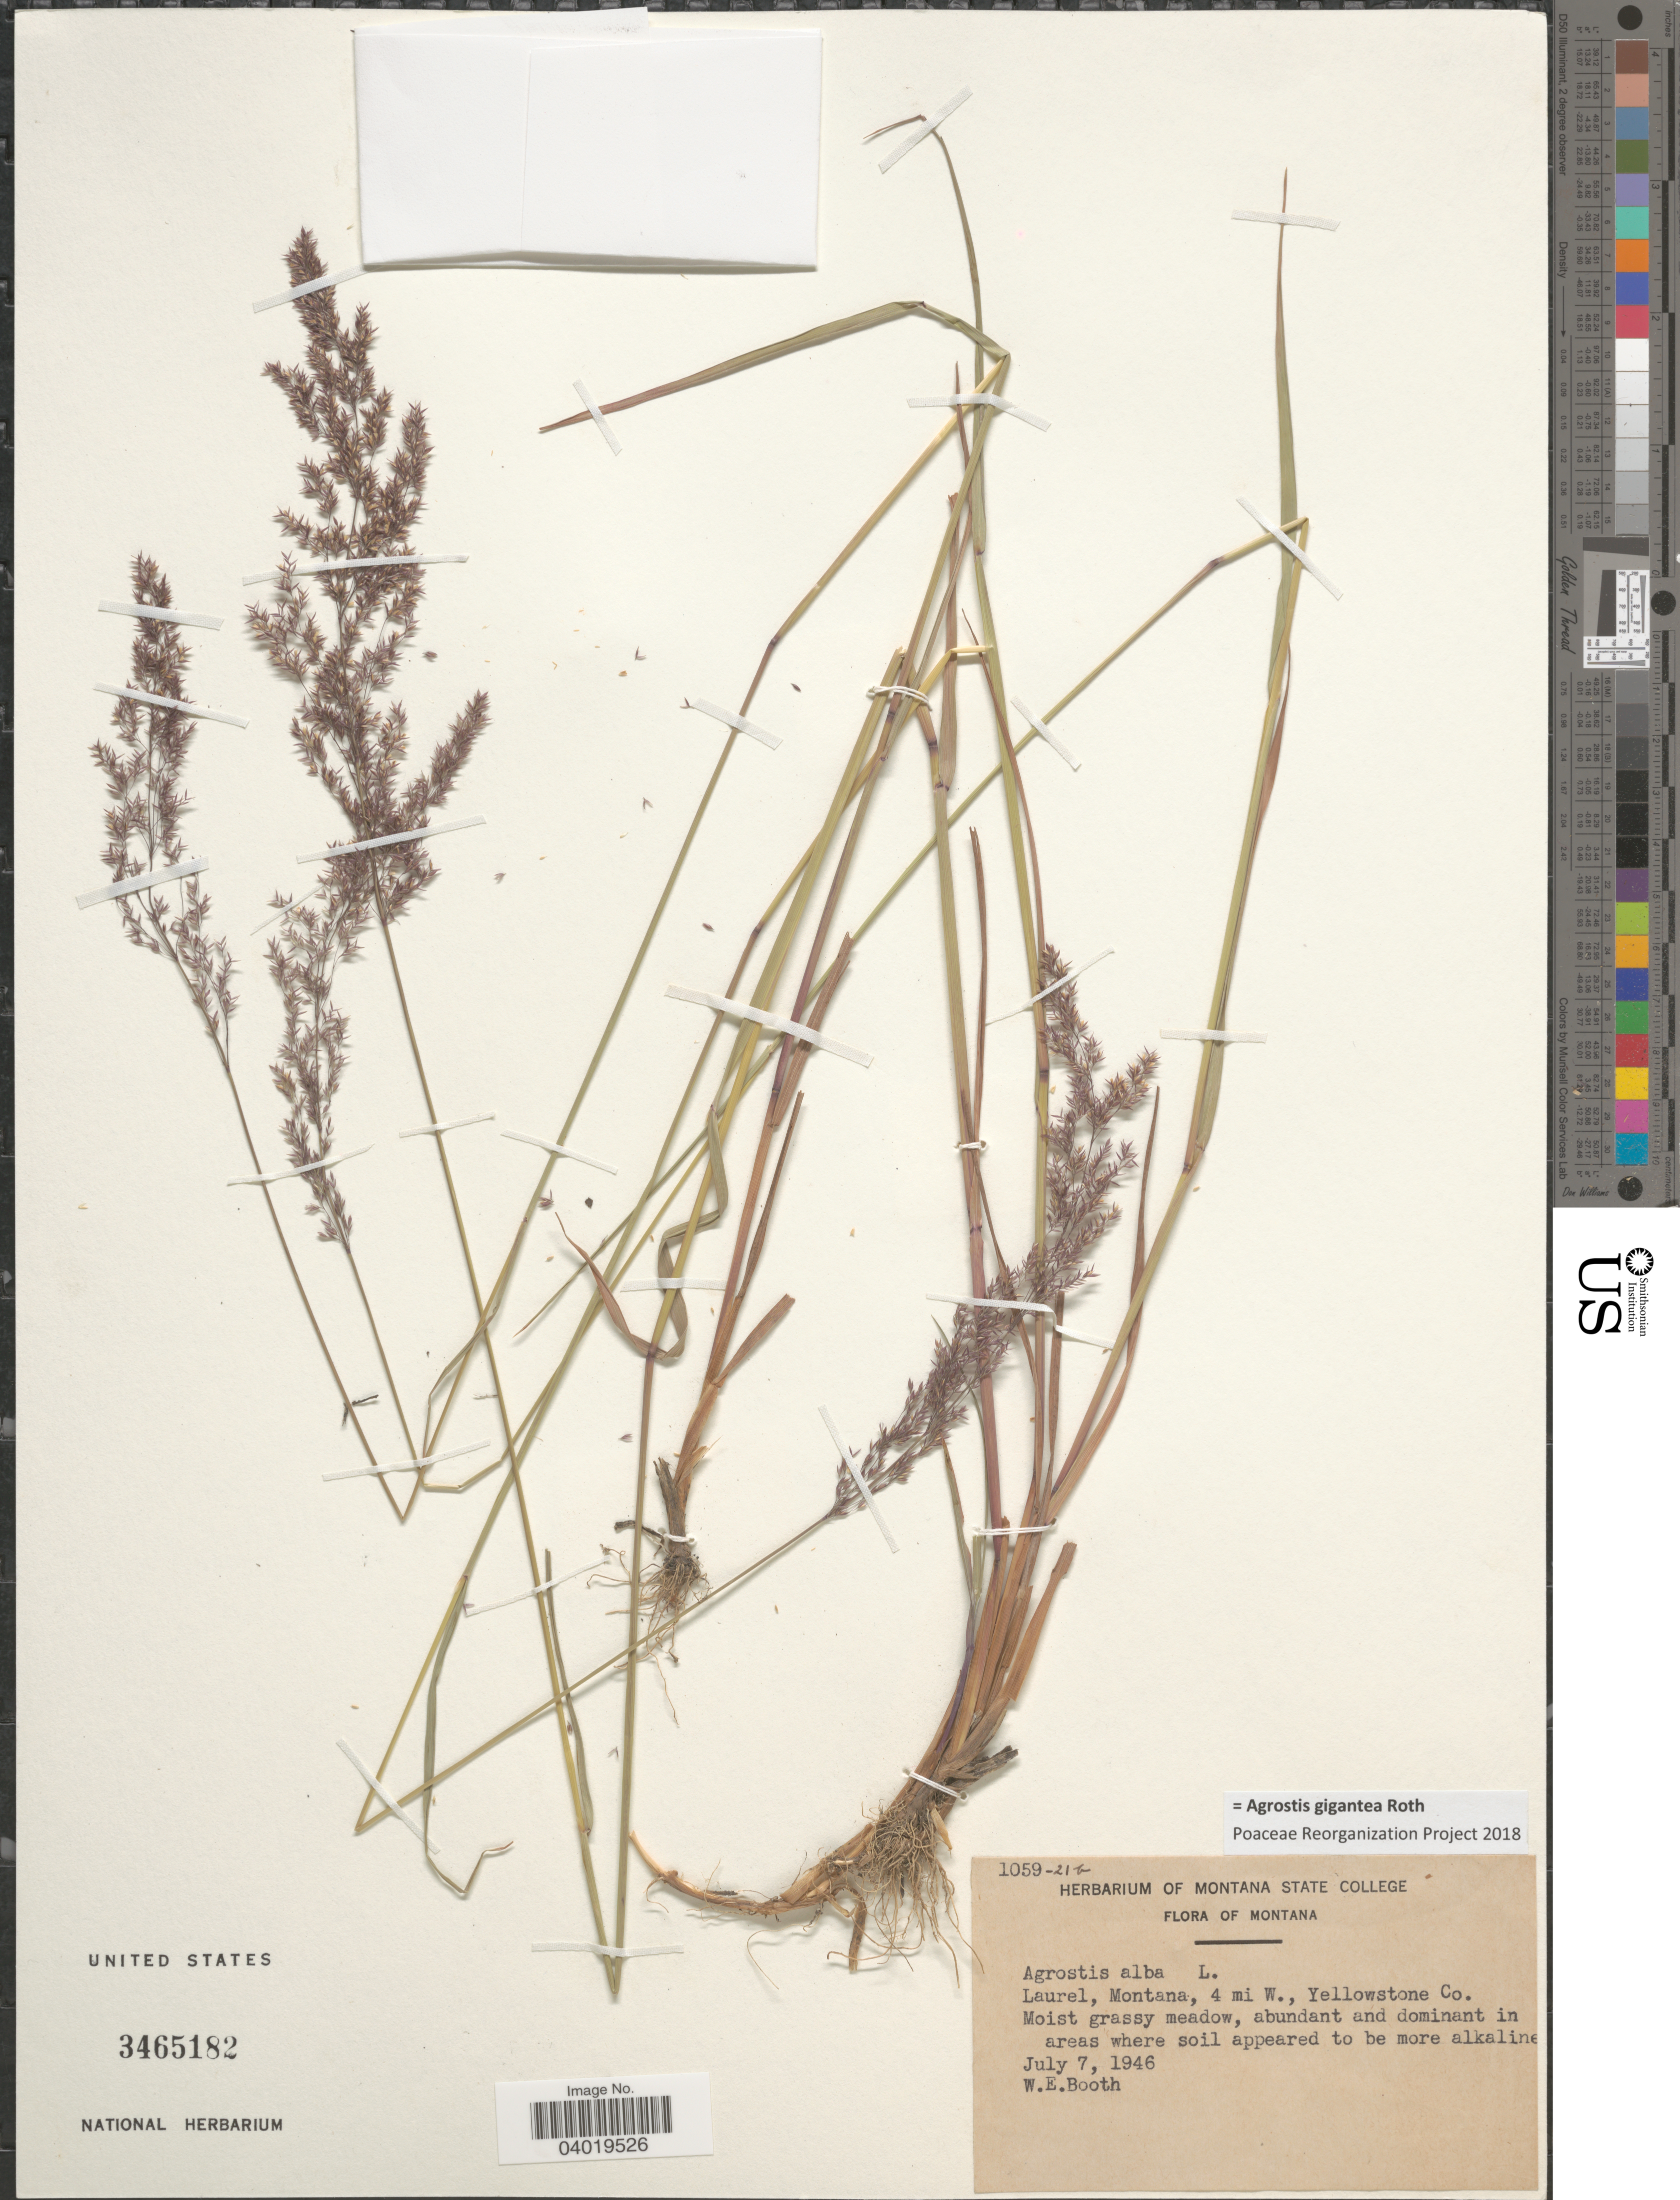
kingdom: Plantae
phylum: Tracheophyta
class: Liliopsida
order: Poales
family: Poaceae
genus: Agrostis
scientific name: Agrostis gigantea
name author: Roth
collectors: W. Booth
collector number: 1059-21b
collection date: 1946-07-07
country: United States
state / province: Montana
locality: Laurel, Montana, 4 mi W., Yellowstone Co.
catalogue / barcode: US 3465182